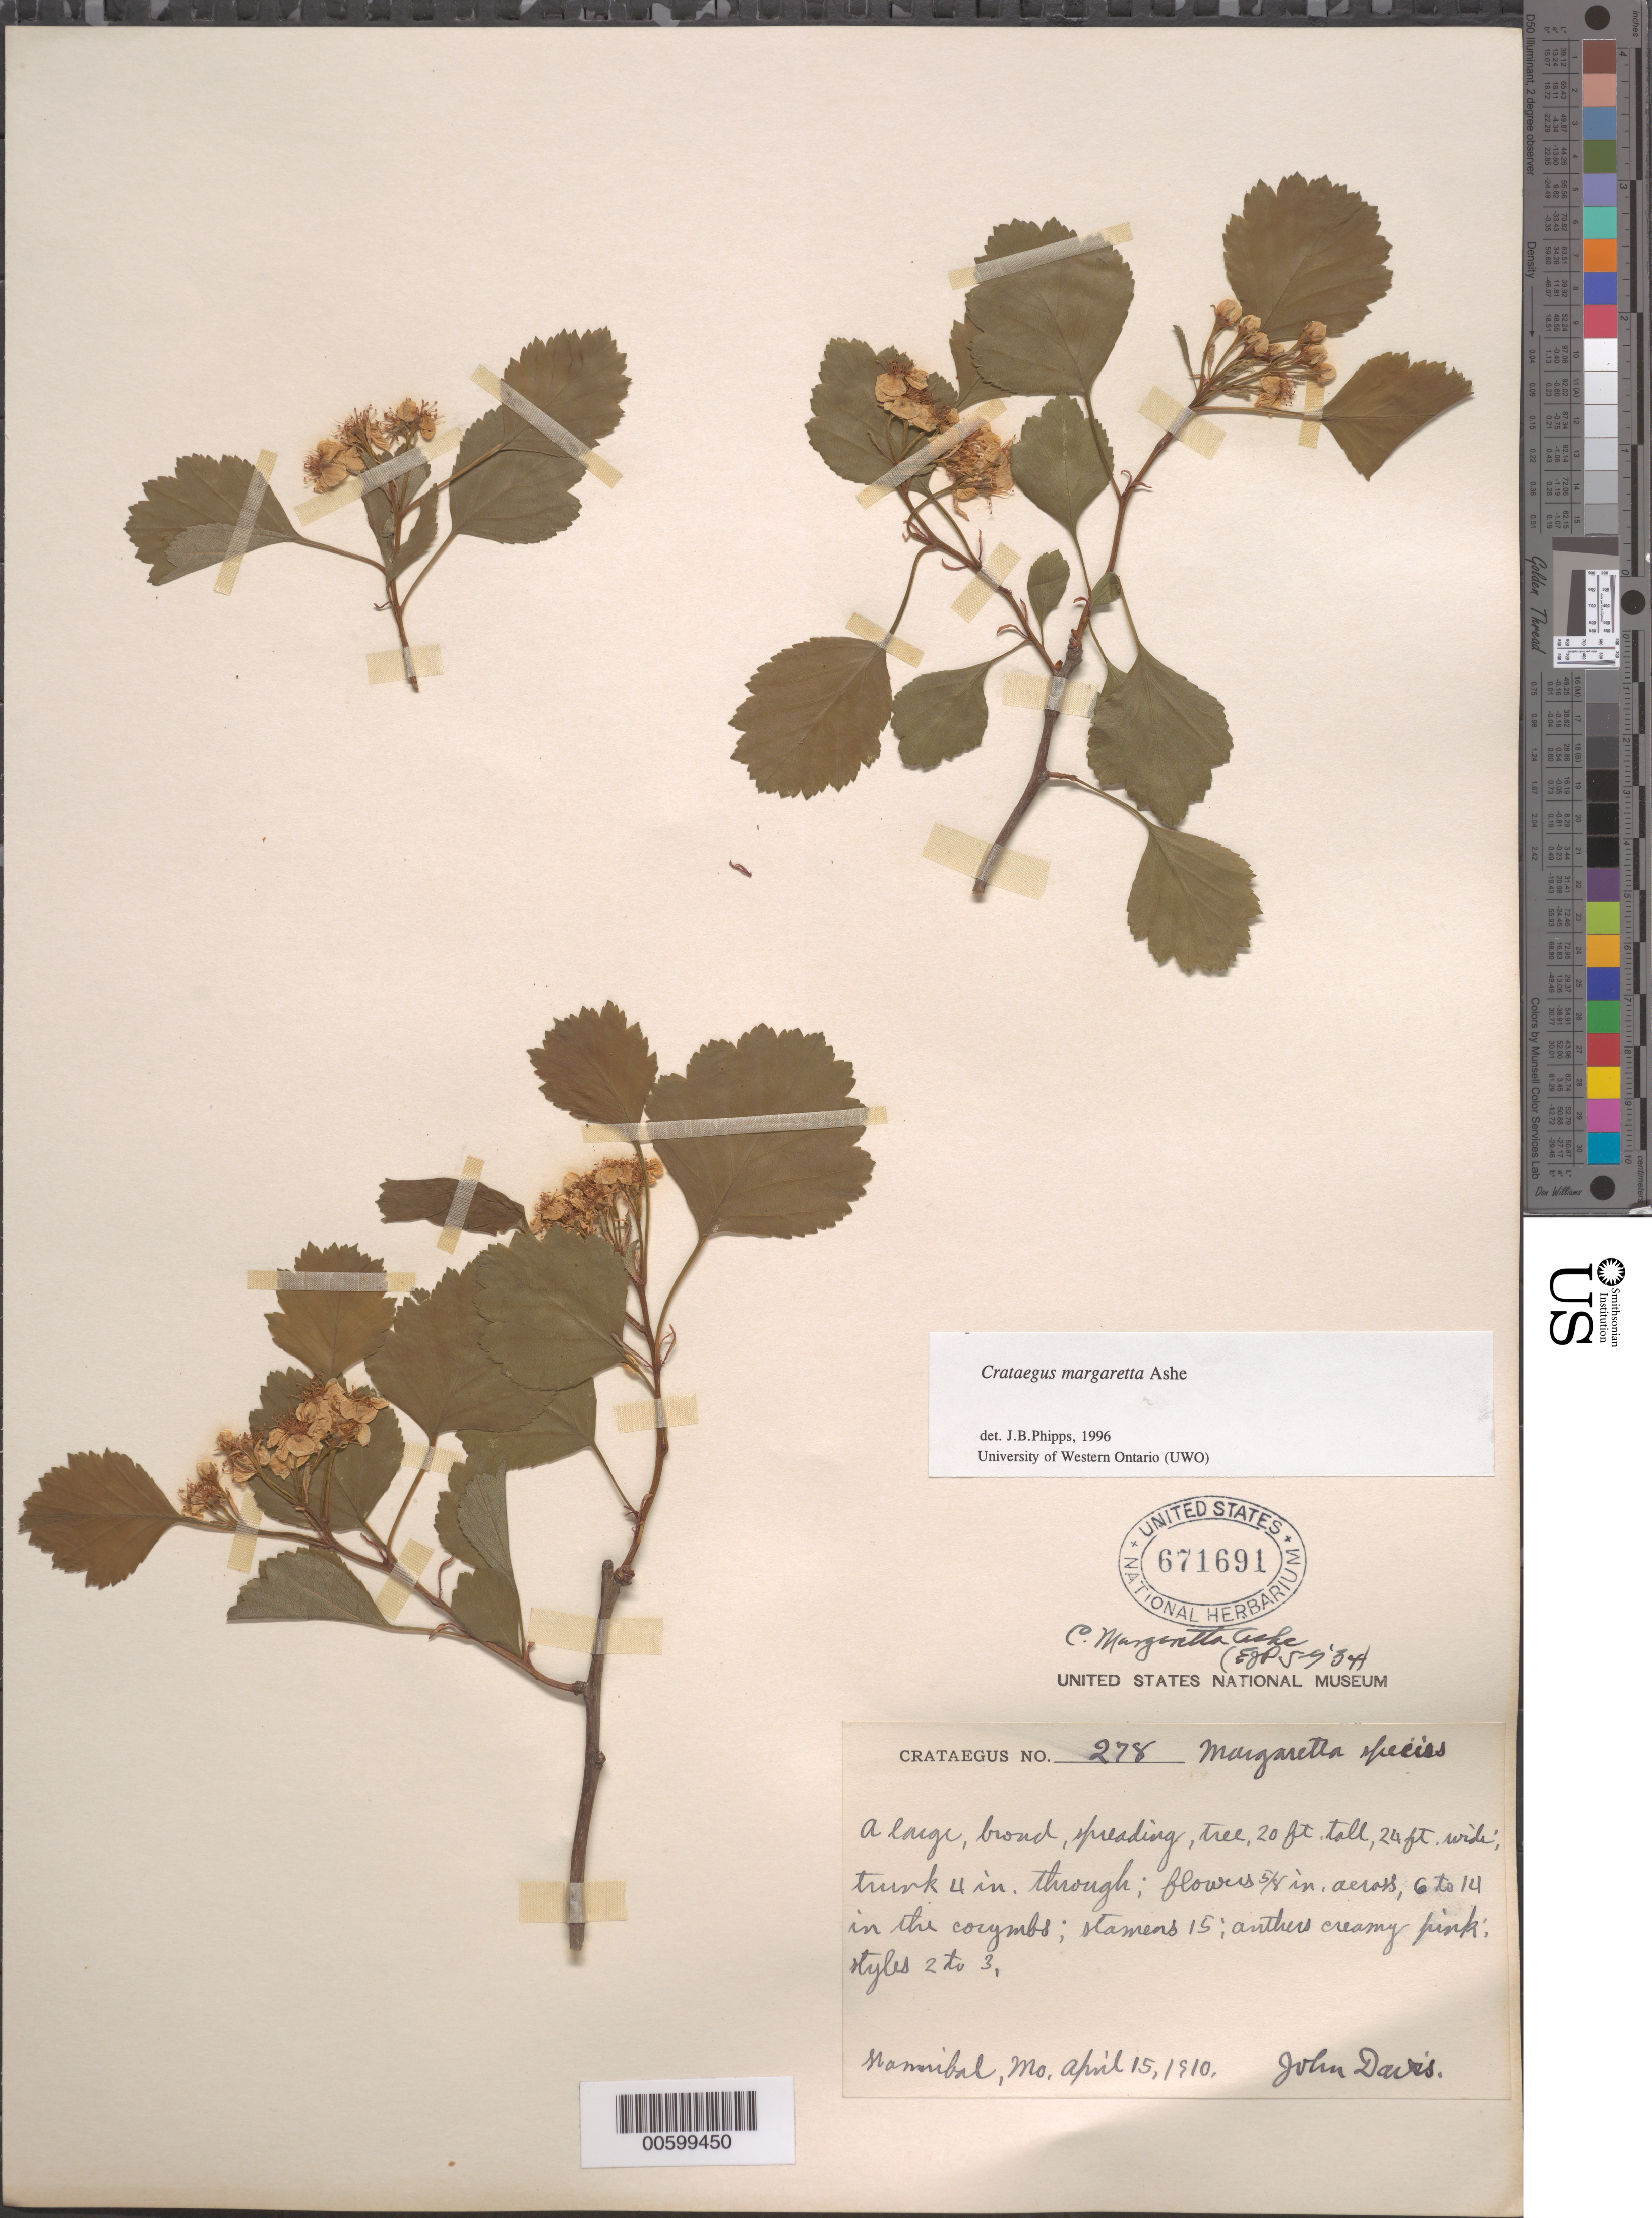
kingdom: Plantae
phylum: Tracheophyta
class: Magnoliopsida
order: Rosales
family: Rosaceae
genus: Crataegus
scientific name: Crataegus margarettae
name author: Ashe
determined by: Palmer, E. J.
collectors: J. Davis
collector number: Crataegus 278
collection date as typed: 15 Apr 1910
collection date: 1910-04-15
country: United States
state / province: Missouri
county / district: Marion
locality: Hannibal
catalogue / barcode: US 671691